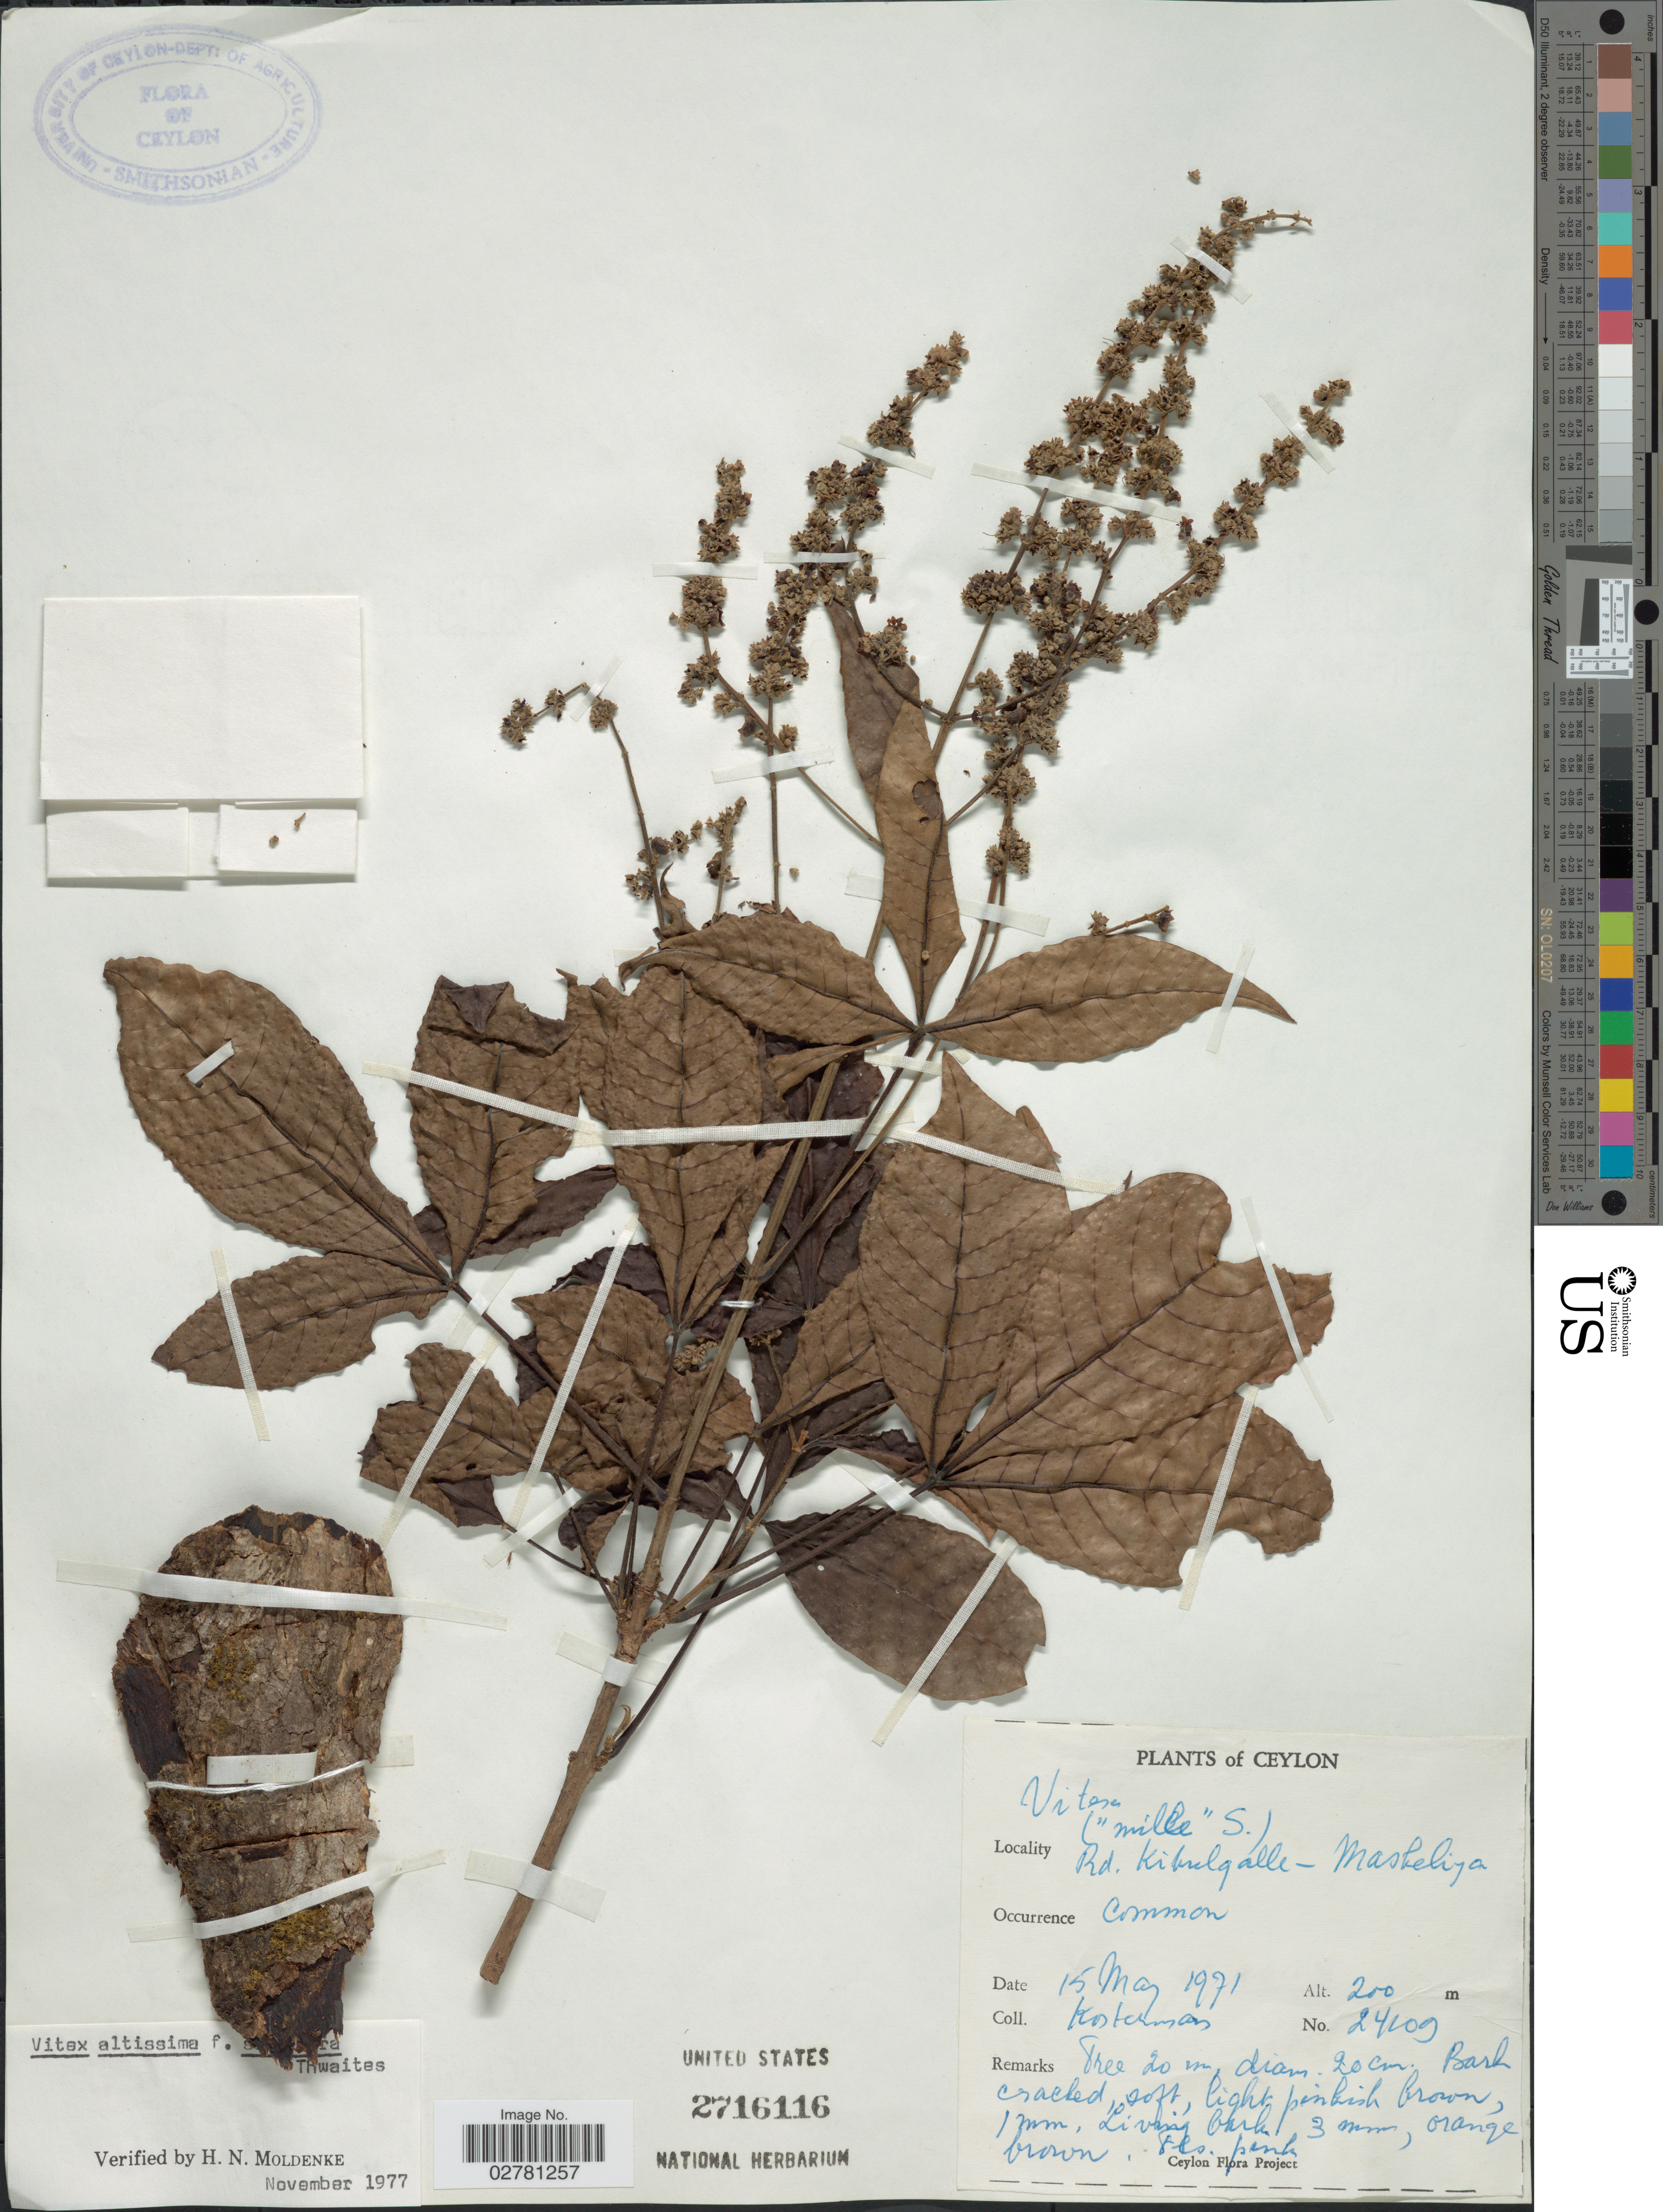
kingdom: Plantae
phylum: Tracheophyta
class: Magnoliopsida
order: Lamiales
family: Lamiaceae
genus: Vitex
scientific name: Vitex altissima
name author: L. f.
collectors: Kostermans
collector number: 24109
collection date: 1971-05-15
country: Sri Lanka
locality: Ceylon. Rd. Kikulgalle-Maskeliya.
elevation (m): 200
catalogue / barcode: US 2716116